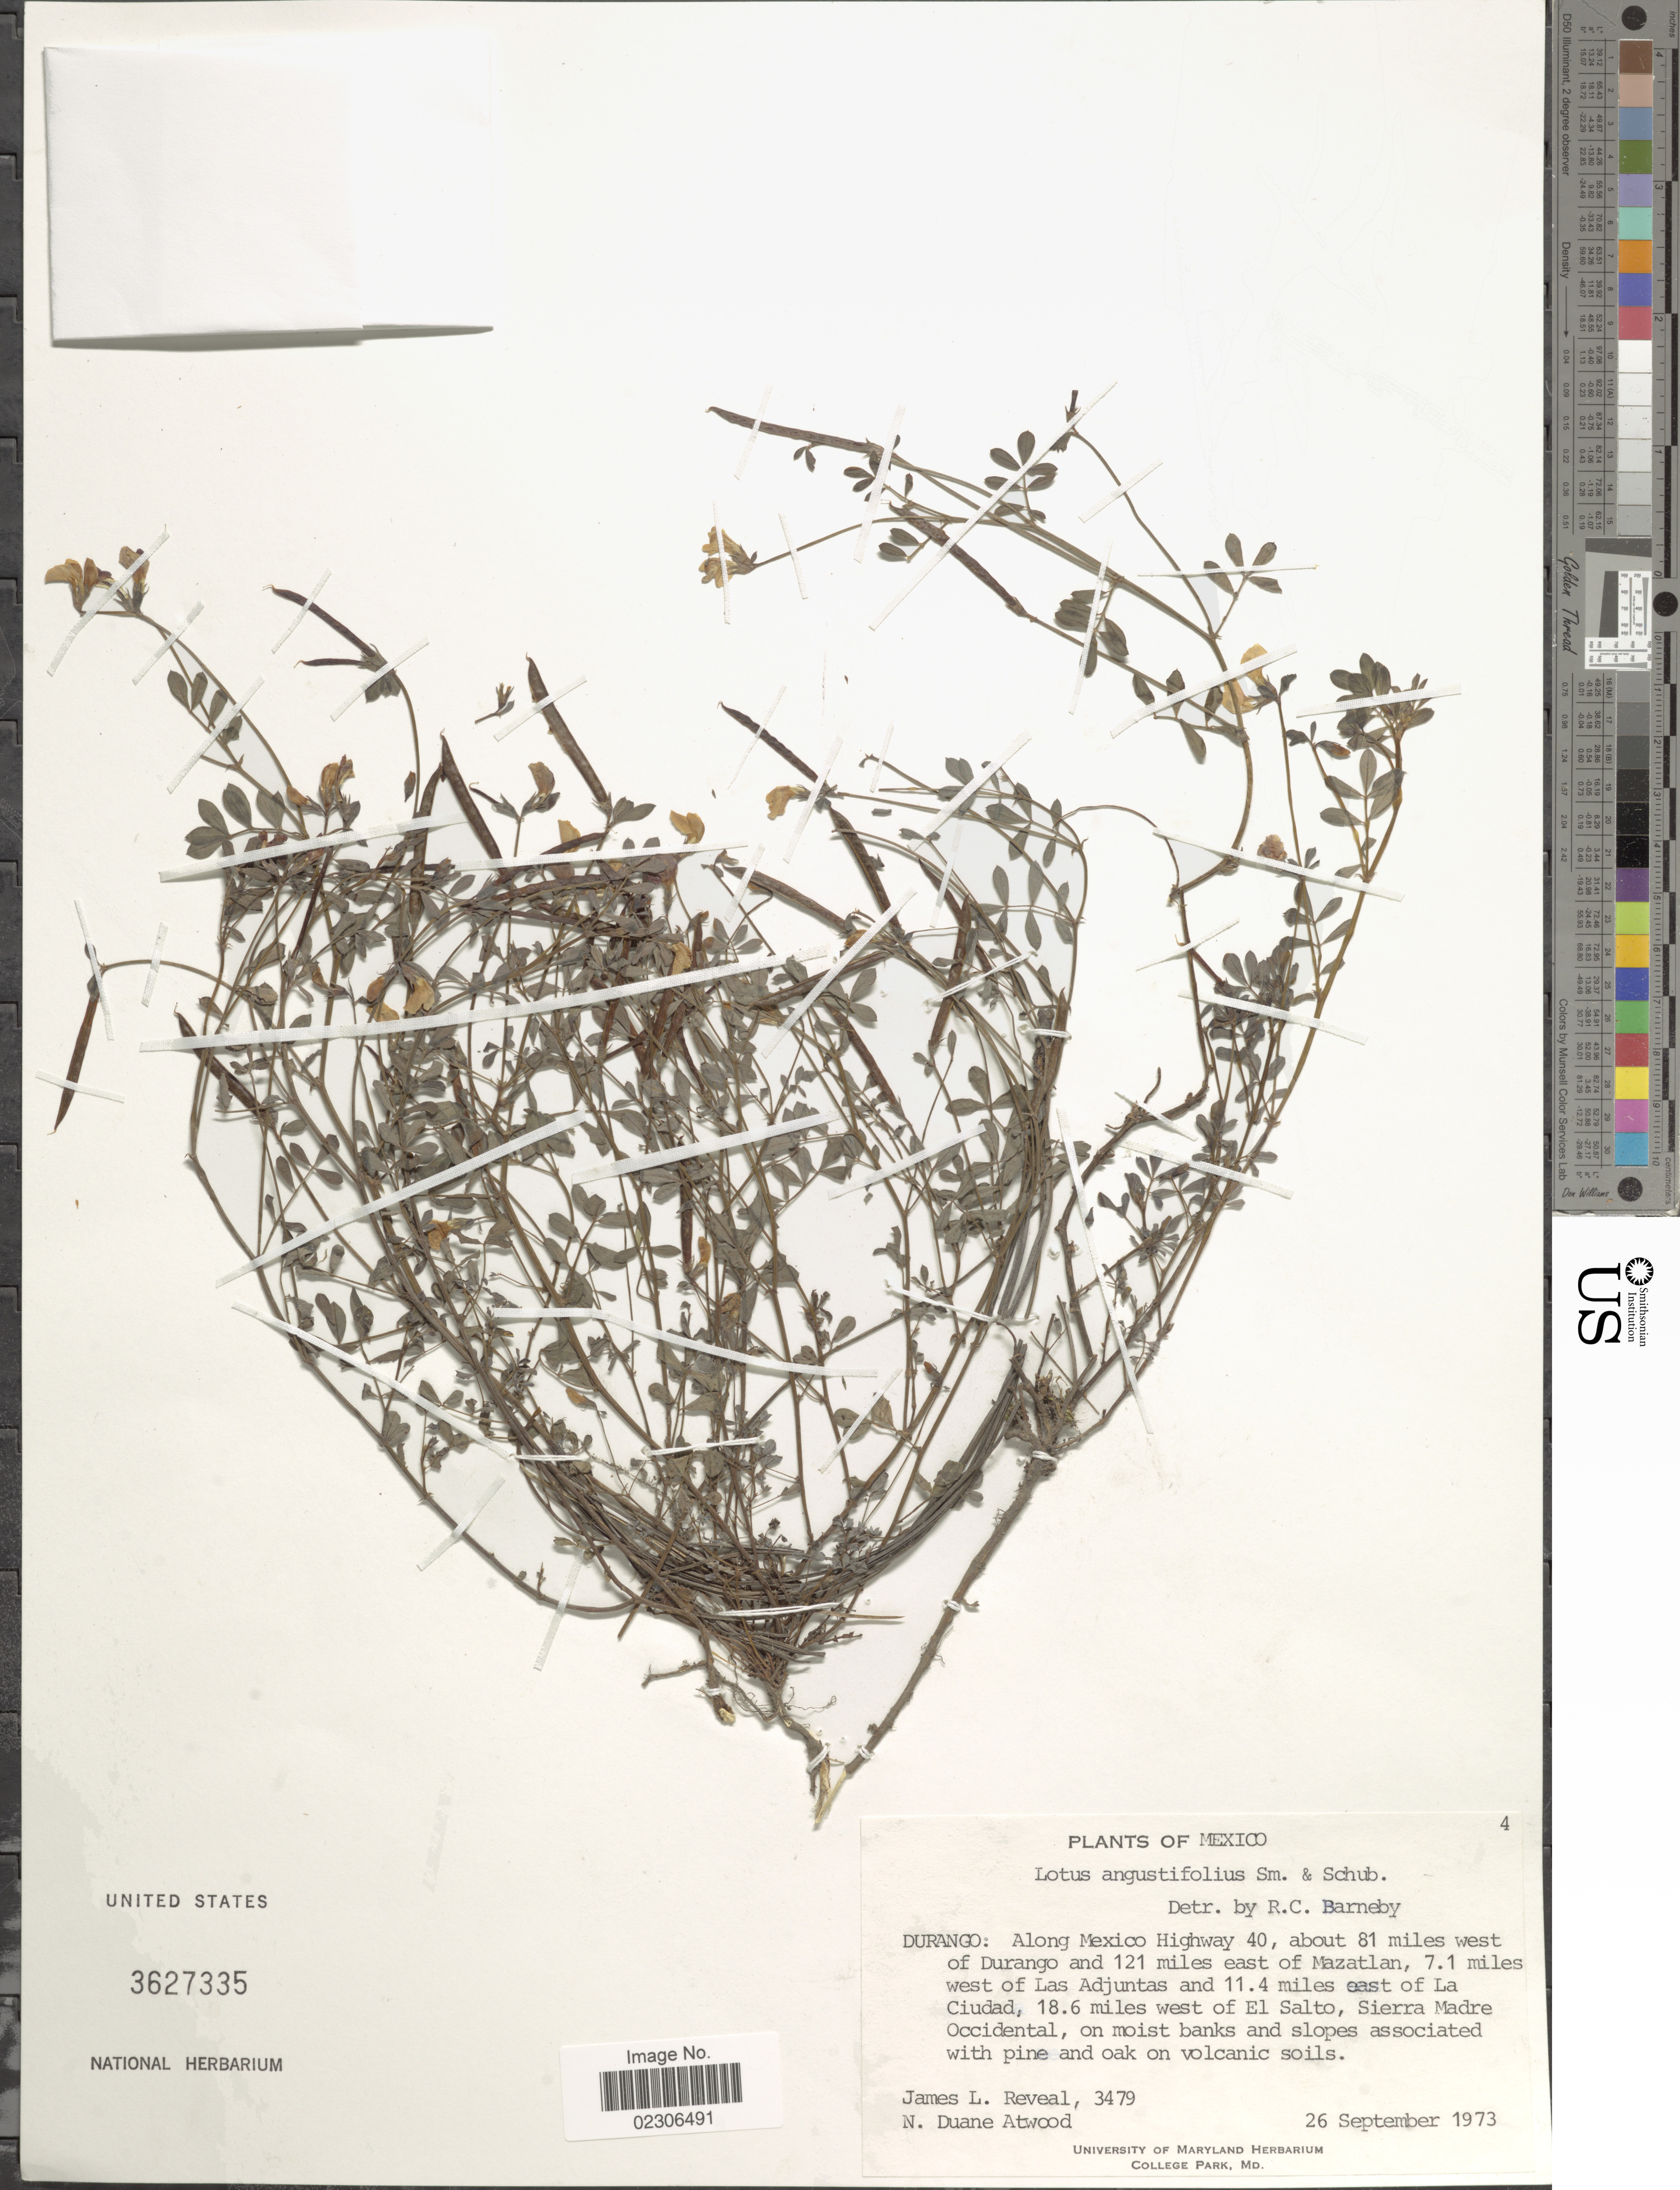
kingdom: Plantae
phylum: Tracheophyta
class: Magnoliopsida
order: Fabales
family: Fabaceae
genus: Lotus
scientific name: Lotus angustifolius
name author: Gouan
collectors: J. L. Reveal & N. Atwood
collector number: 3479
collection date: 1973-09-26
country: Mexico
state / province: Durango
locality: Durango: Along Mexico HIghway 40, about 81 miles west of Durango and 121 miles east of Mazatlan, 7.1 miles west of Las Adjuntas and 11.4 miles east of La Ciudad, 18.6 miles west of El Salto, Sierra Madre Occidental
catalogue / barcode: US 3627335